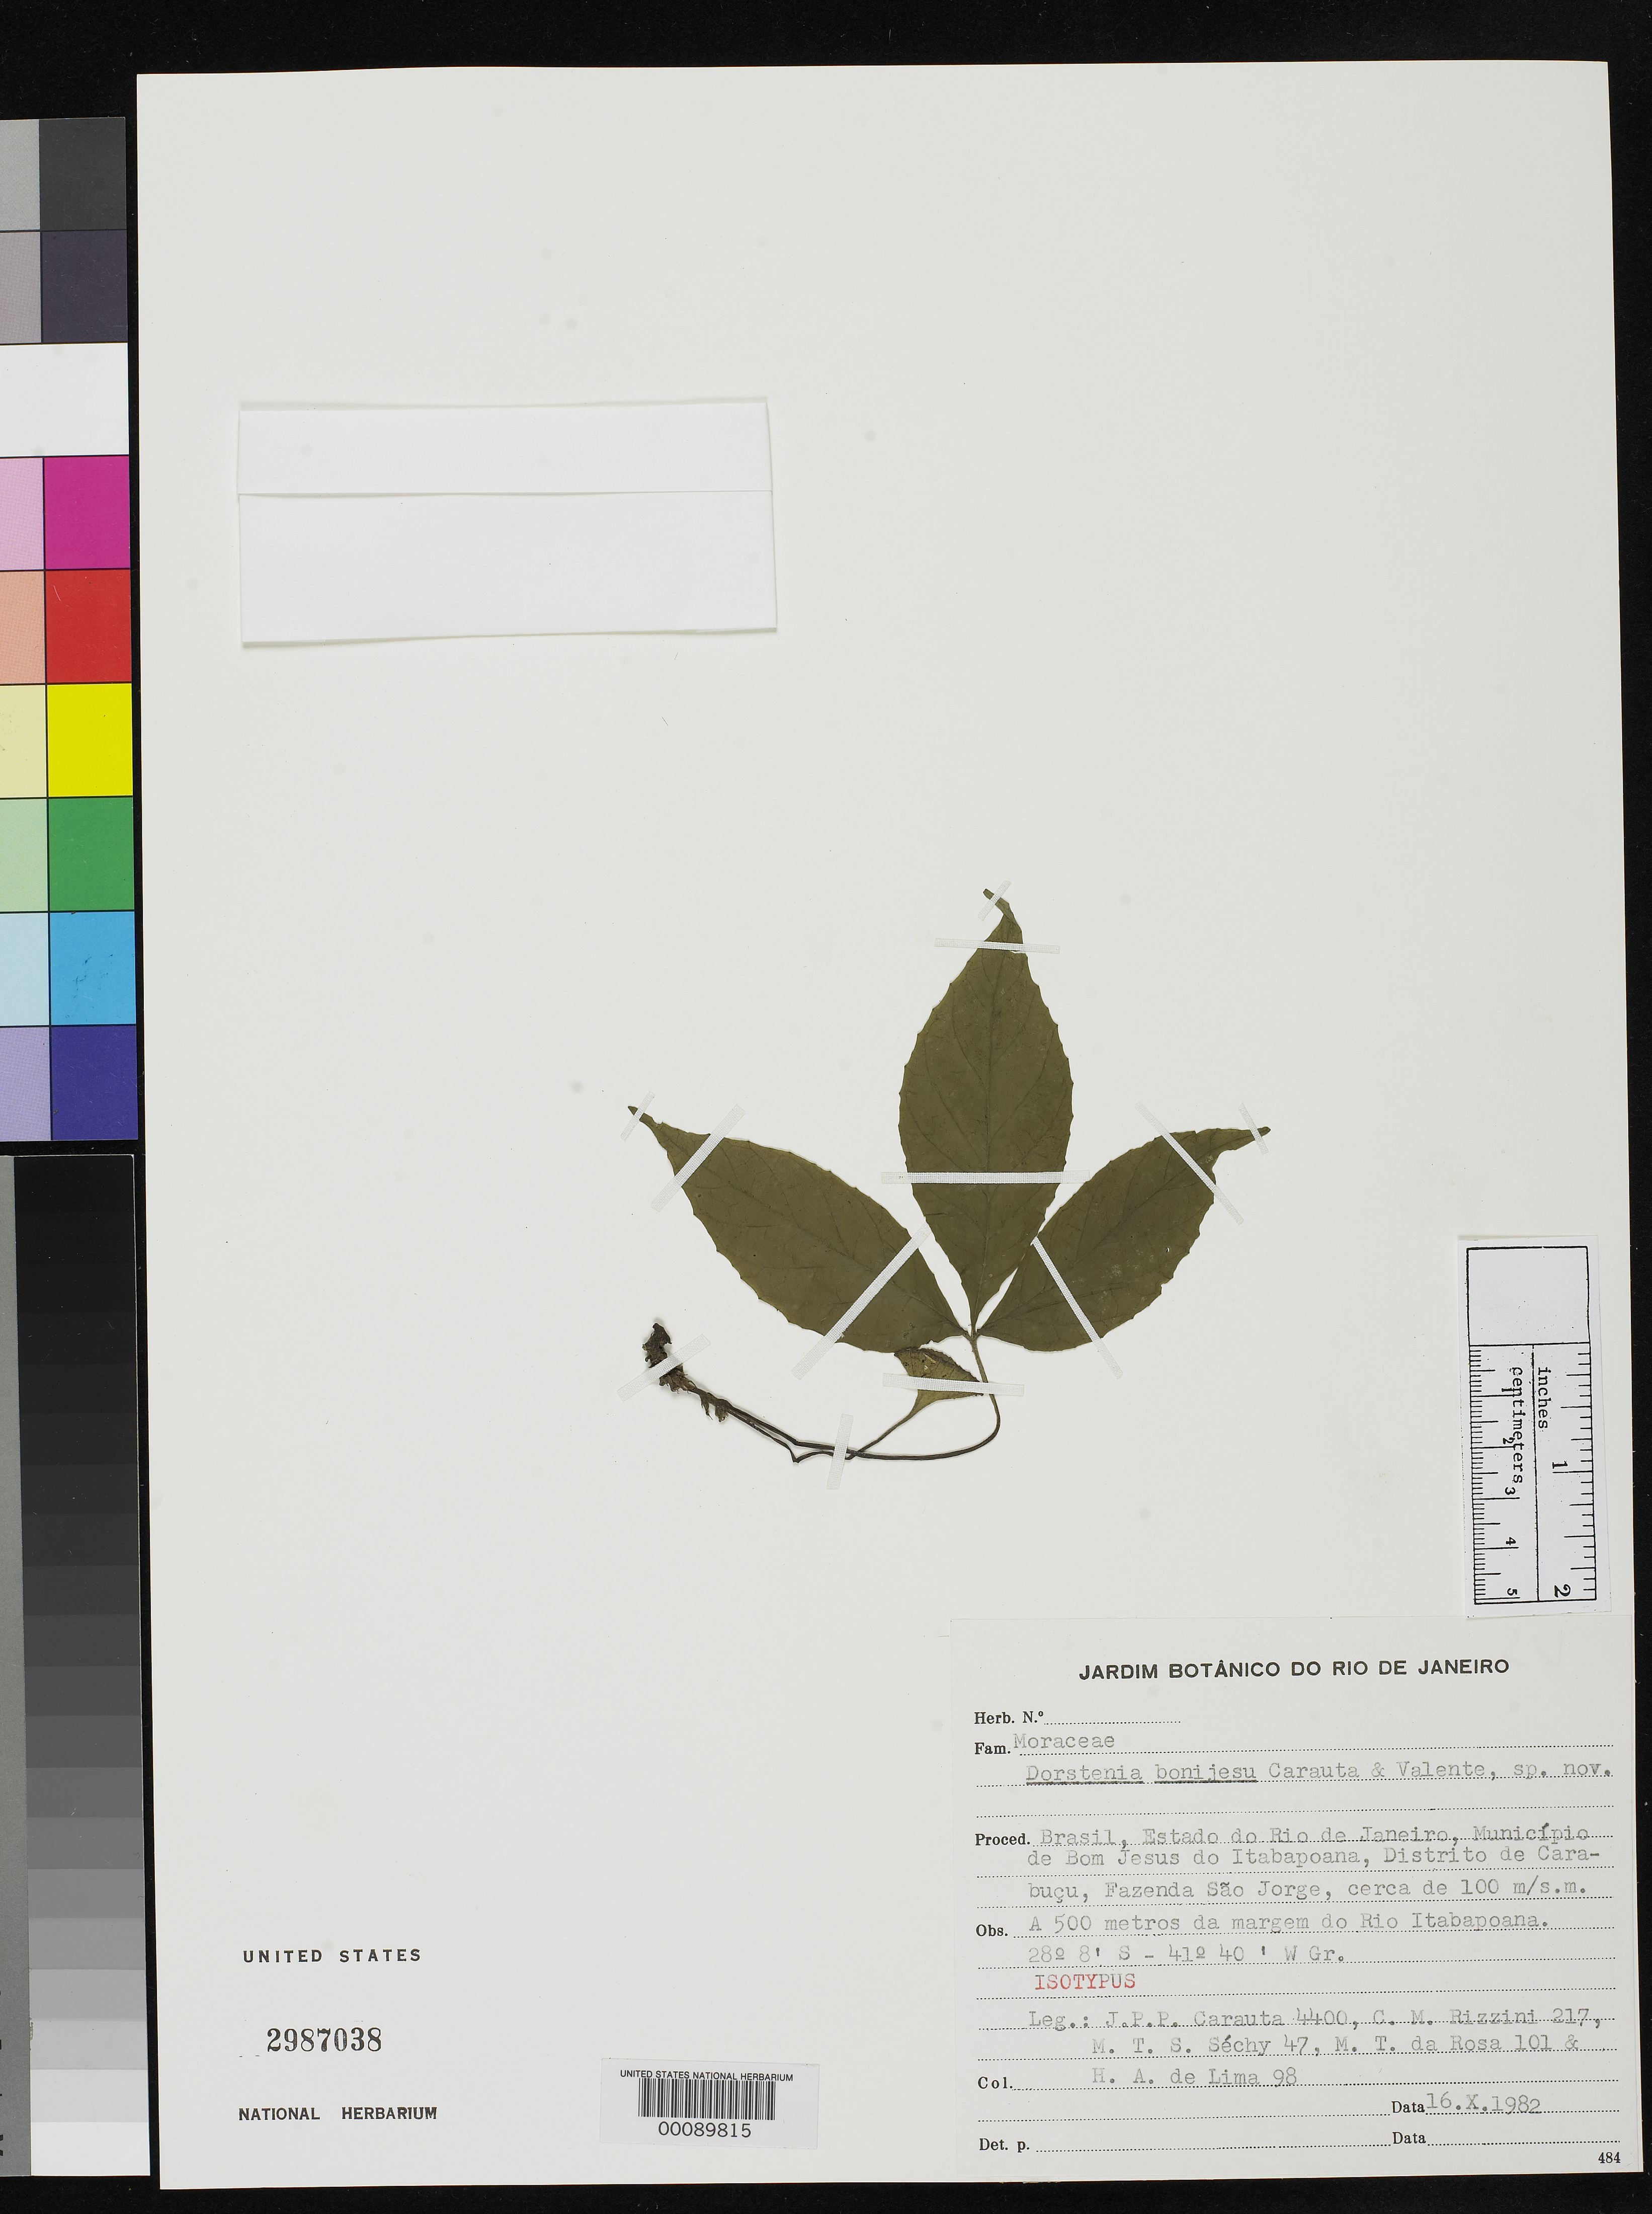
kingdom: Plantae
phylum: Tracheophyta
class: Magnoliopsida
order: Rosales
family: Moraceae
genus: Dorstenia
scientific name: Dorstenia bonijesu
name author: Carauta & C. Valente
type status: Isotype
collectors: J. P. P. Carauta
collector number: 4400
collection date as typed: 16 Oct 1982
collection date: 1982-10-16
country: Brazil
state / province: Rio de Janeiro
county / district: Bom Jesus do Itabapoana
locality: Distr. de Carabucu, Fazenda Sao Jorge.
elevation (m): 100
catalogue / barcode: US 2987038